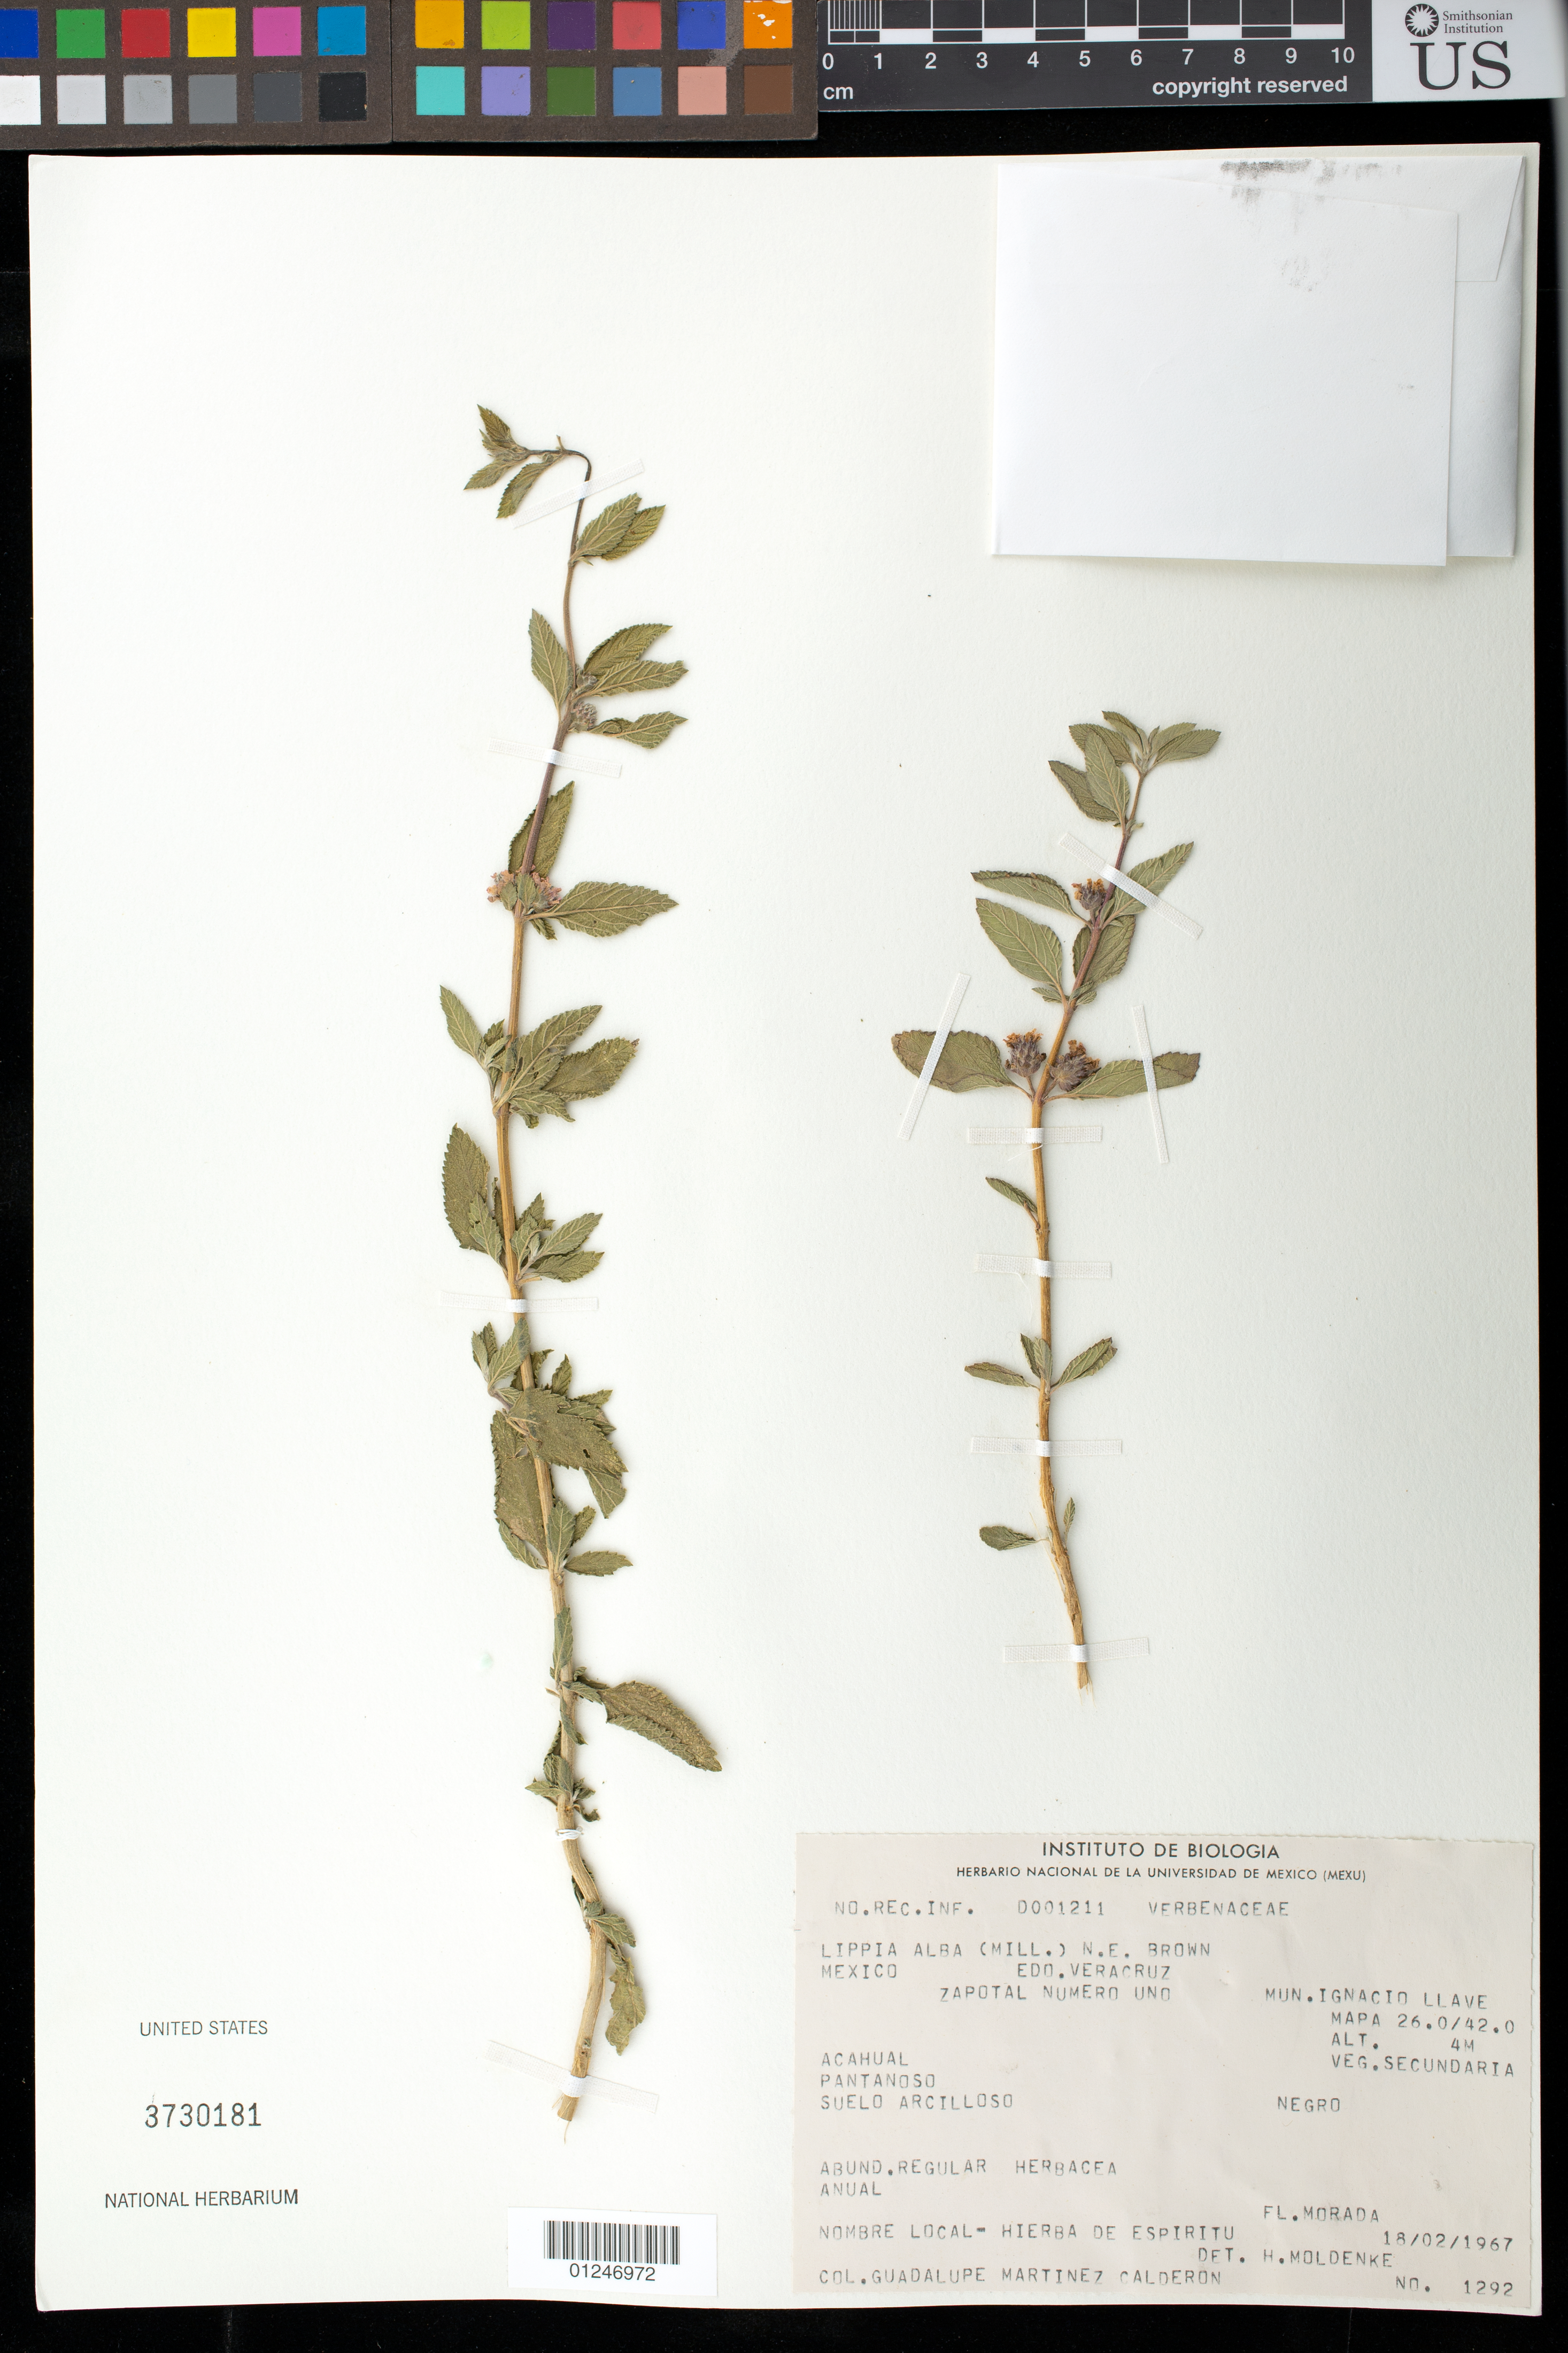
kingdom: Plantae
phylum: Tracheophyta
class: Magnoliopsida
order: Lamiales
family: Verbenaceae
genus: Lippia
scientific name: Lippia alba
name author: (Mill.) N.E. Br. ex Britton & P. Wilson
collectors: G. Martínez Calderón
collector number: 1292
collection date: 1967-02-18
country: Mexico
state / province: Veracruz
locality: ZAPOTAL NUMERO UNO.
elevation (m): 4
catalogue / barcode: US 3730181